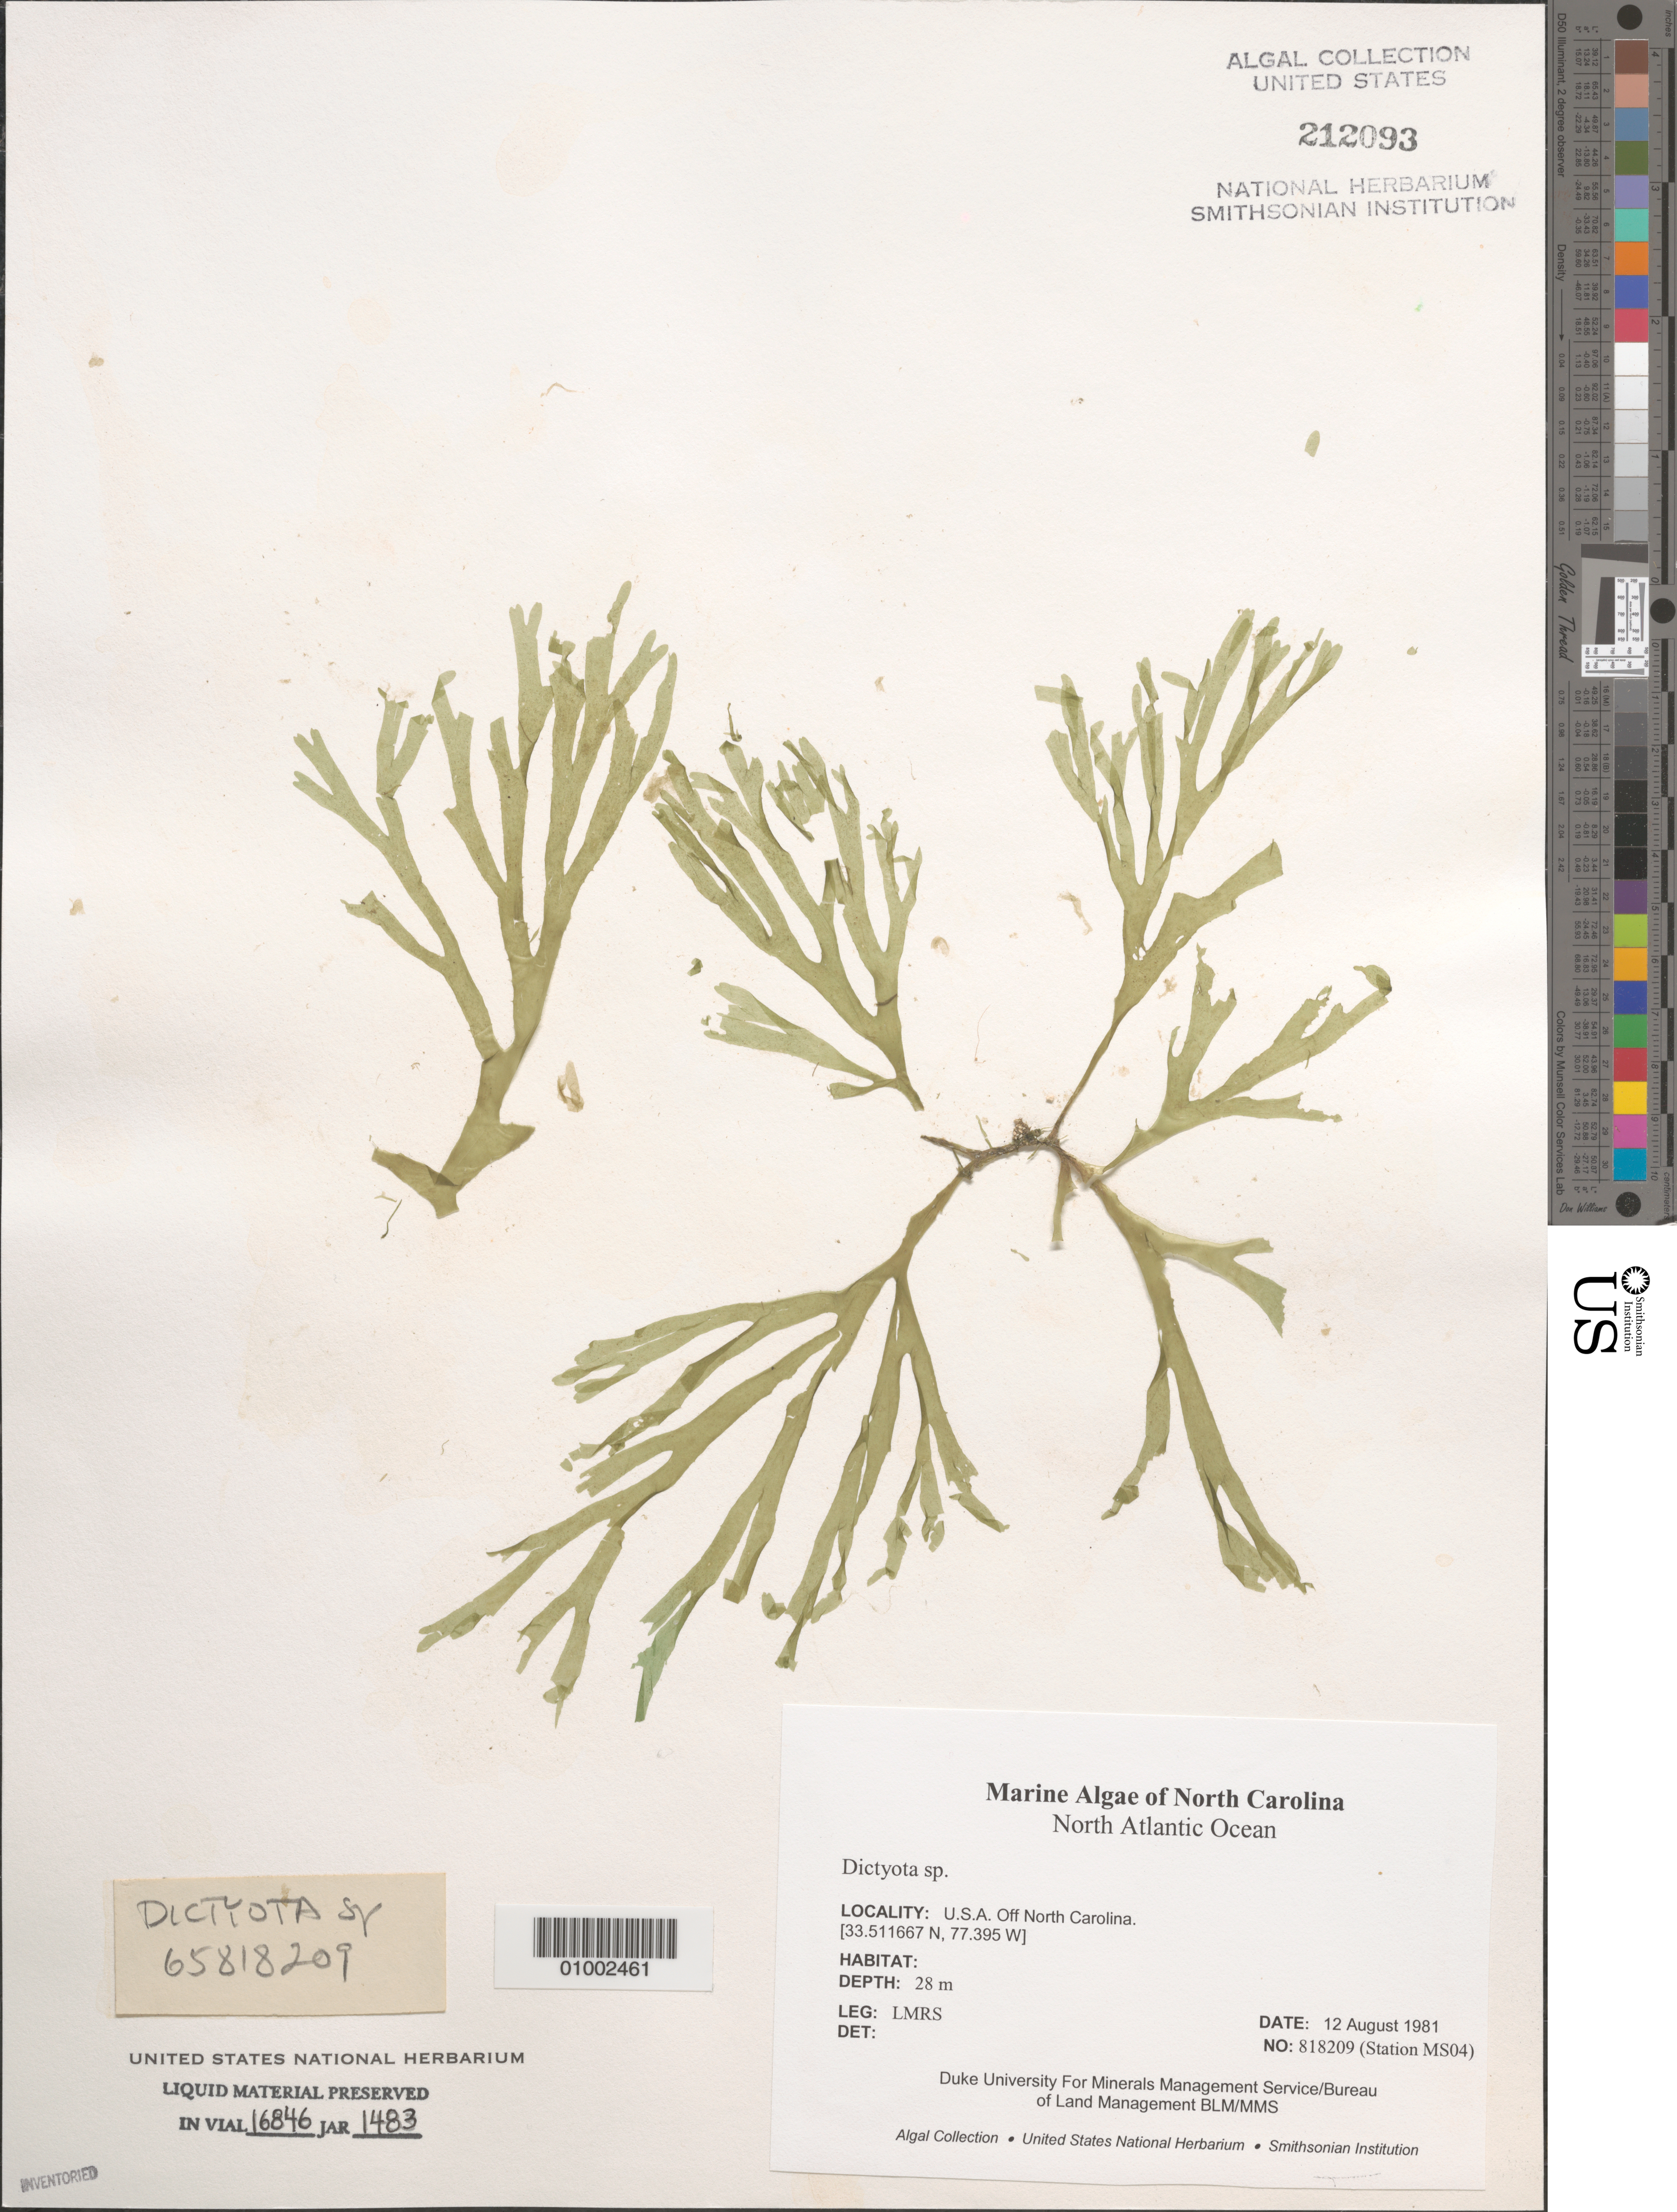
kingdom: Chromista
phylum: Ochrophyta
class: Phaeophyceae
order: Dictyotales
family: Dictyotaceae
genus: Dictyota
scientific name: Dictyota sp.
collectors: LMRS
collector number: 818209 (Station MS04)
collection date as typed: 12 Aug 1981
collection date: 1981-08-12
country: United States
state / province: North Carolina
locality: North Atlantic Ocean off North Carolina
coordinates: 33.511667 N, 77.395 W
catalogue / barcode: US 212093